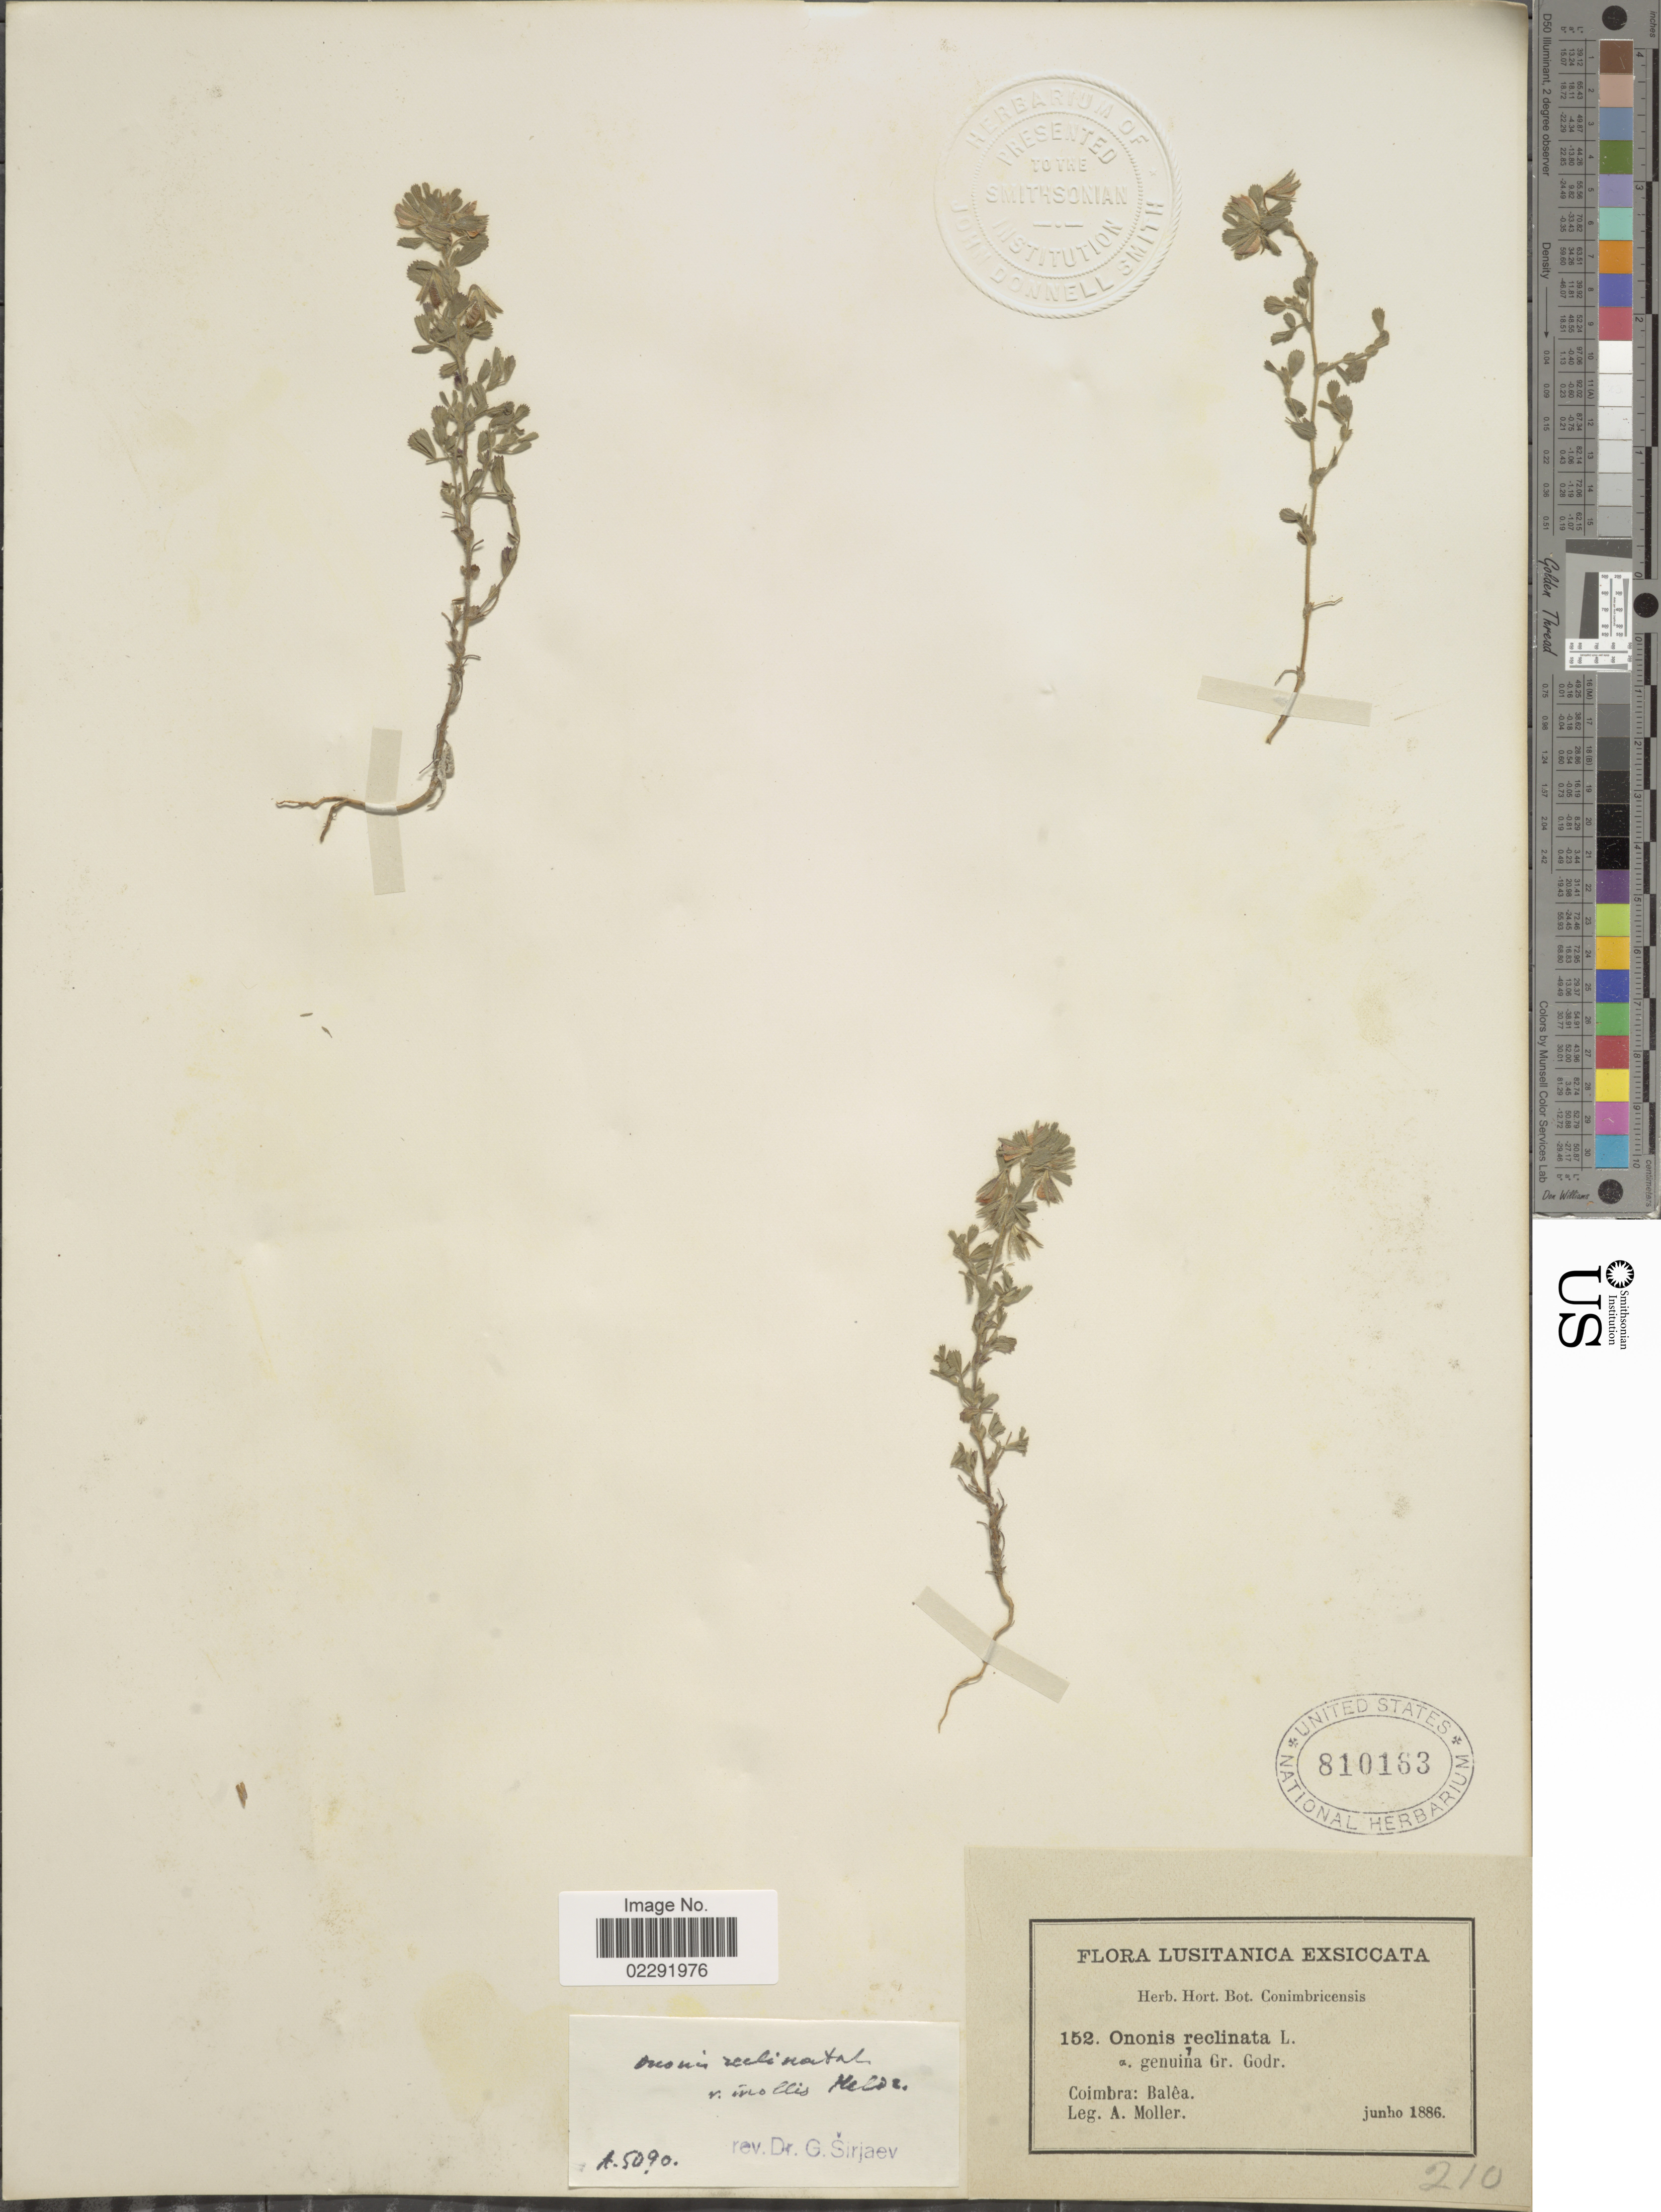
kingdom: Plantae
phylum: Tracheophyta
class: Magnoliopsida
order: Fabales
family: Fabaceae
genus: Ononis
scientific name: Ononis reclinata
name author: L.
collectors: A. Moller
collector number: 152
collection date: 1886-06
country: Portugal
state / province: Coimbra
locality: Balea.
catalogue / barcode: US 810163